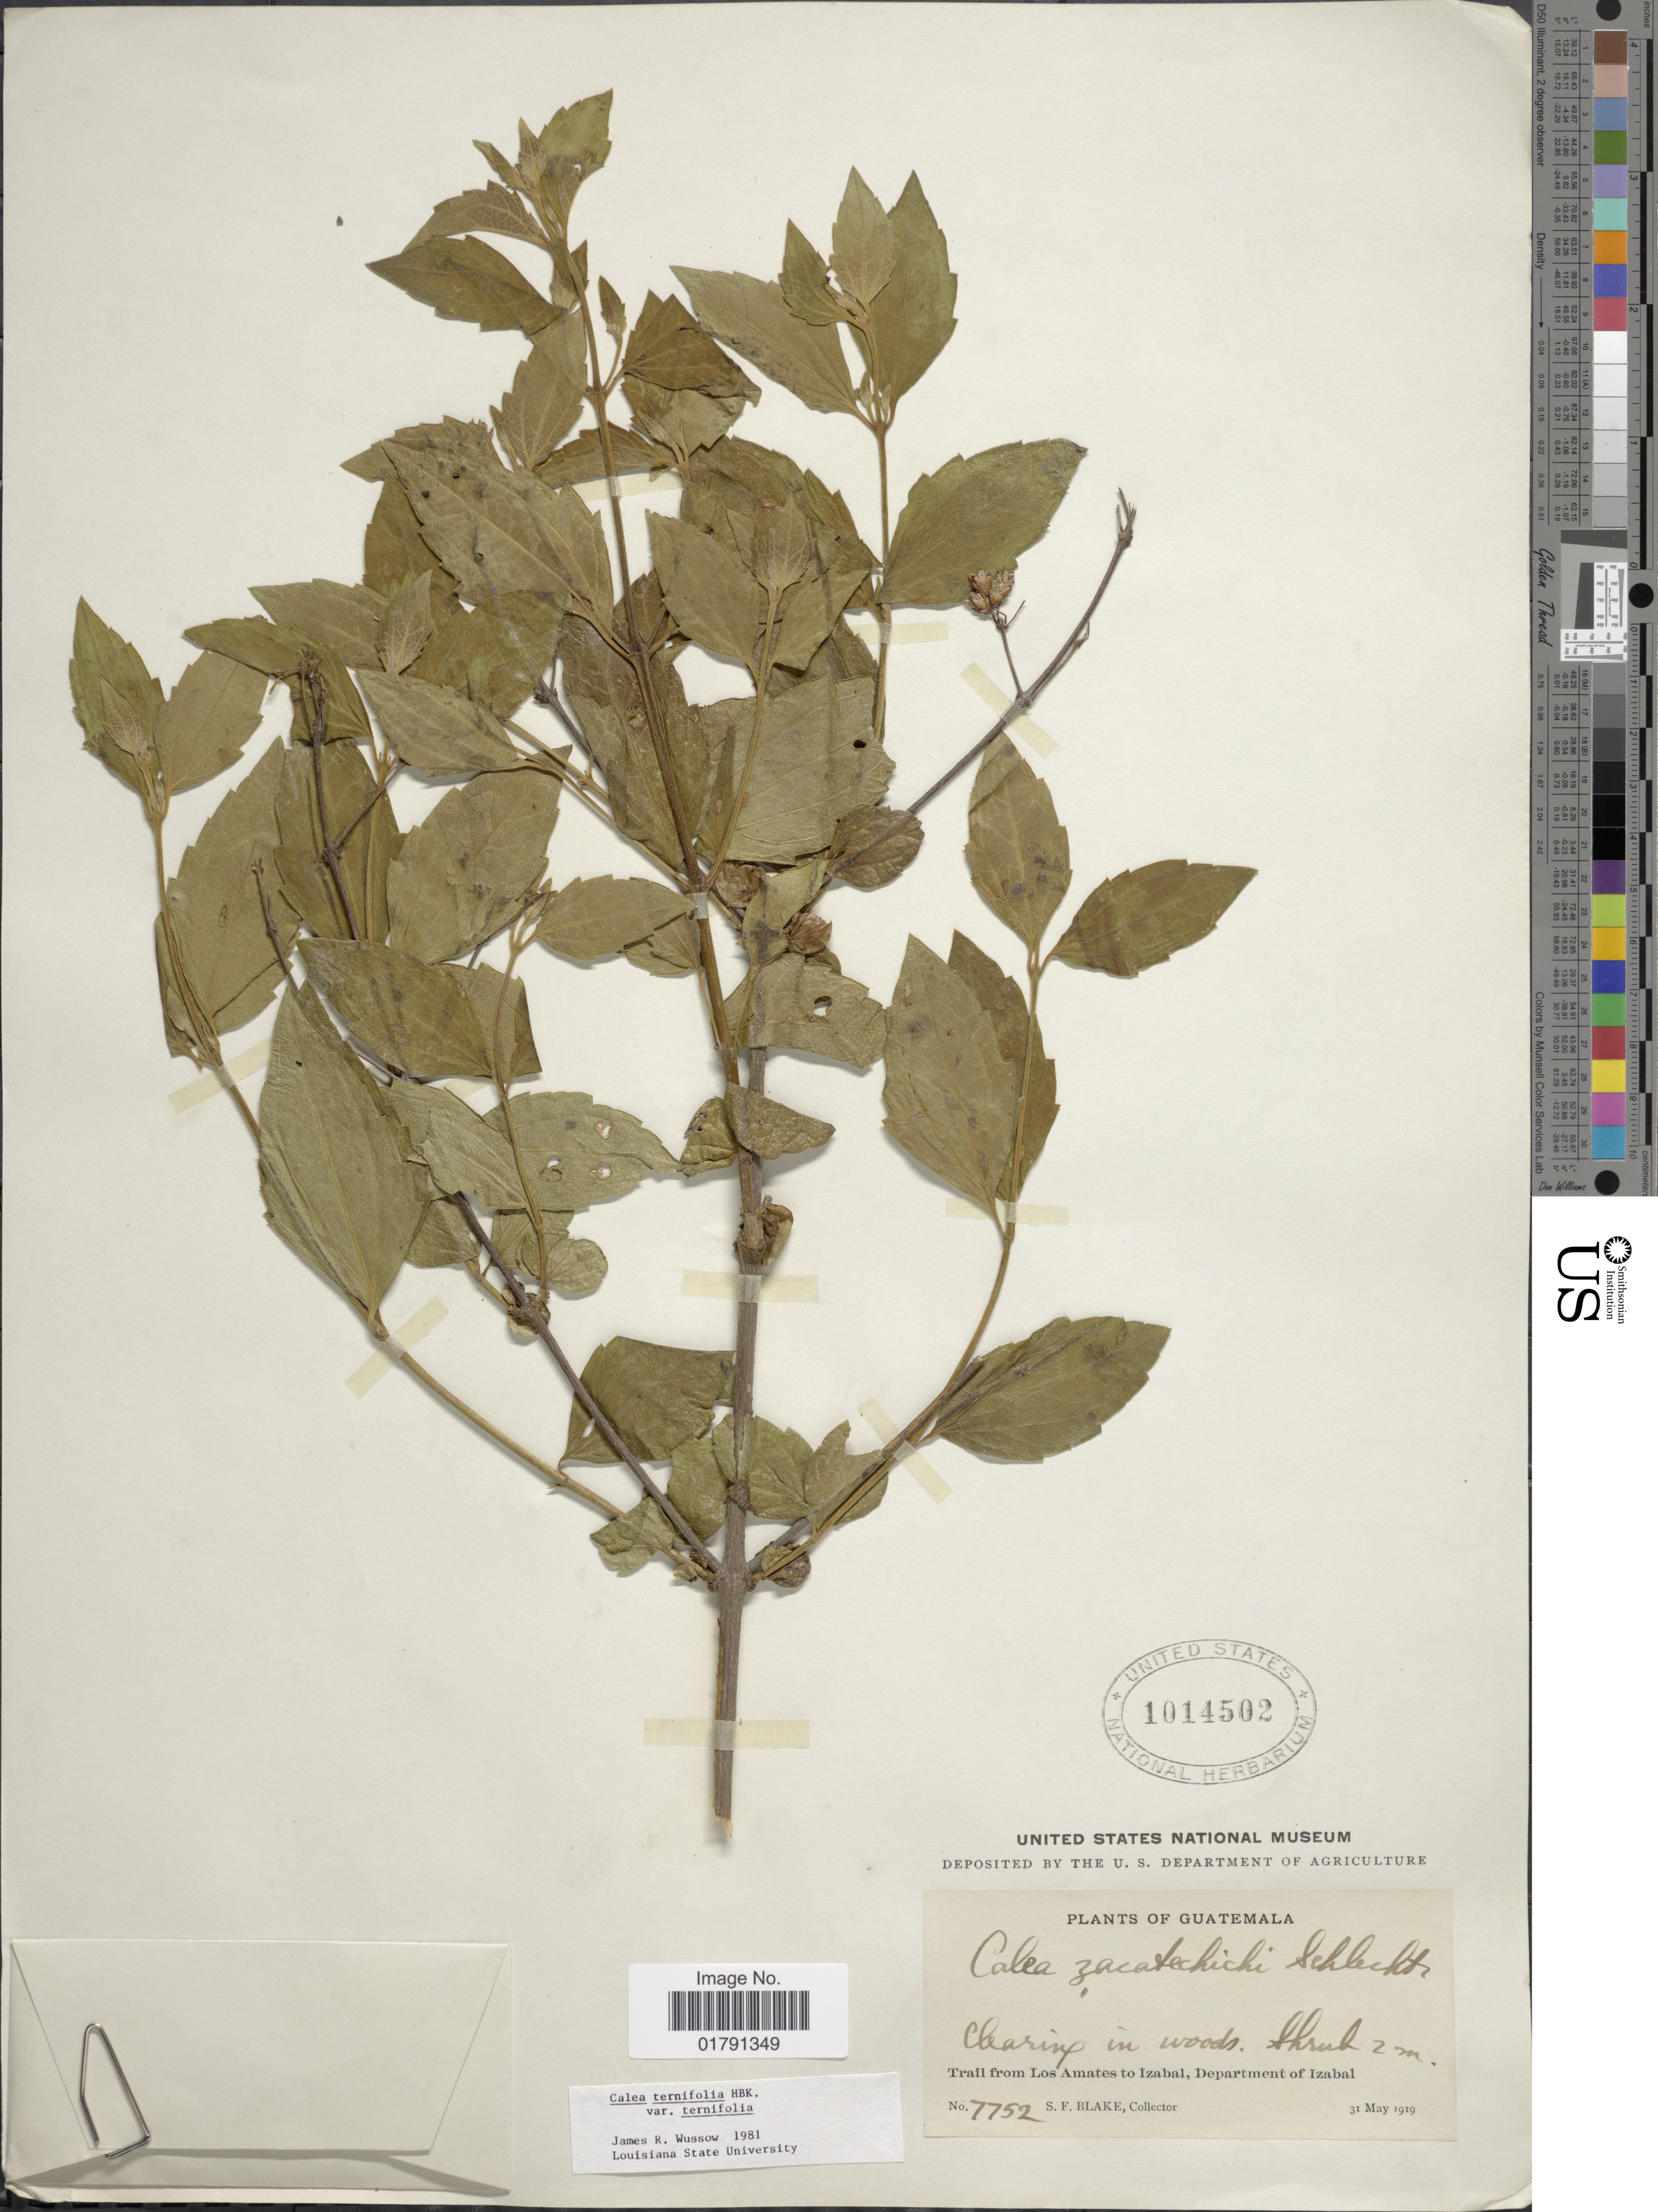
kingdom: Plantae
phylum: Tracheophyta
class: Magnoliopsida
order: Asterales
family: Asteraceae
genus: Calea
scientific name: Calea ternifolia var. ternifolia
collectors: S. Blake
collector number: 7752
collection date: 1919-05-31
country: Guatemala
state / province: Izabal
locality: Trail from Los Amates to Izabal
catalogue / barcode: US 1014502